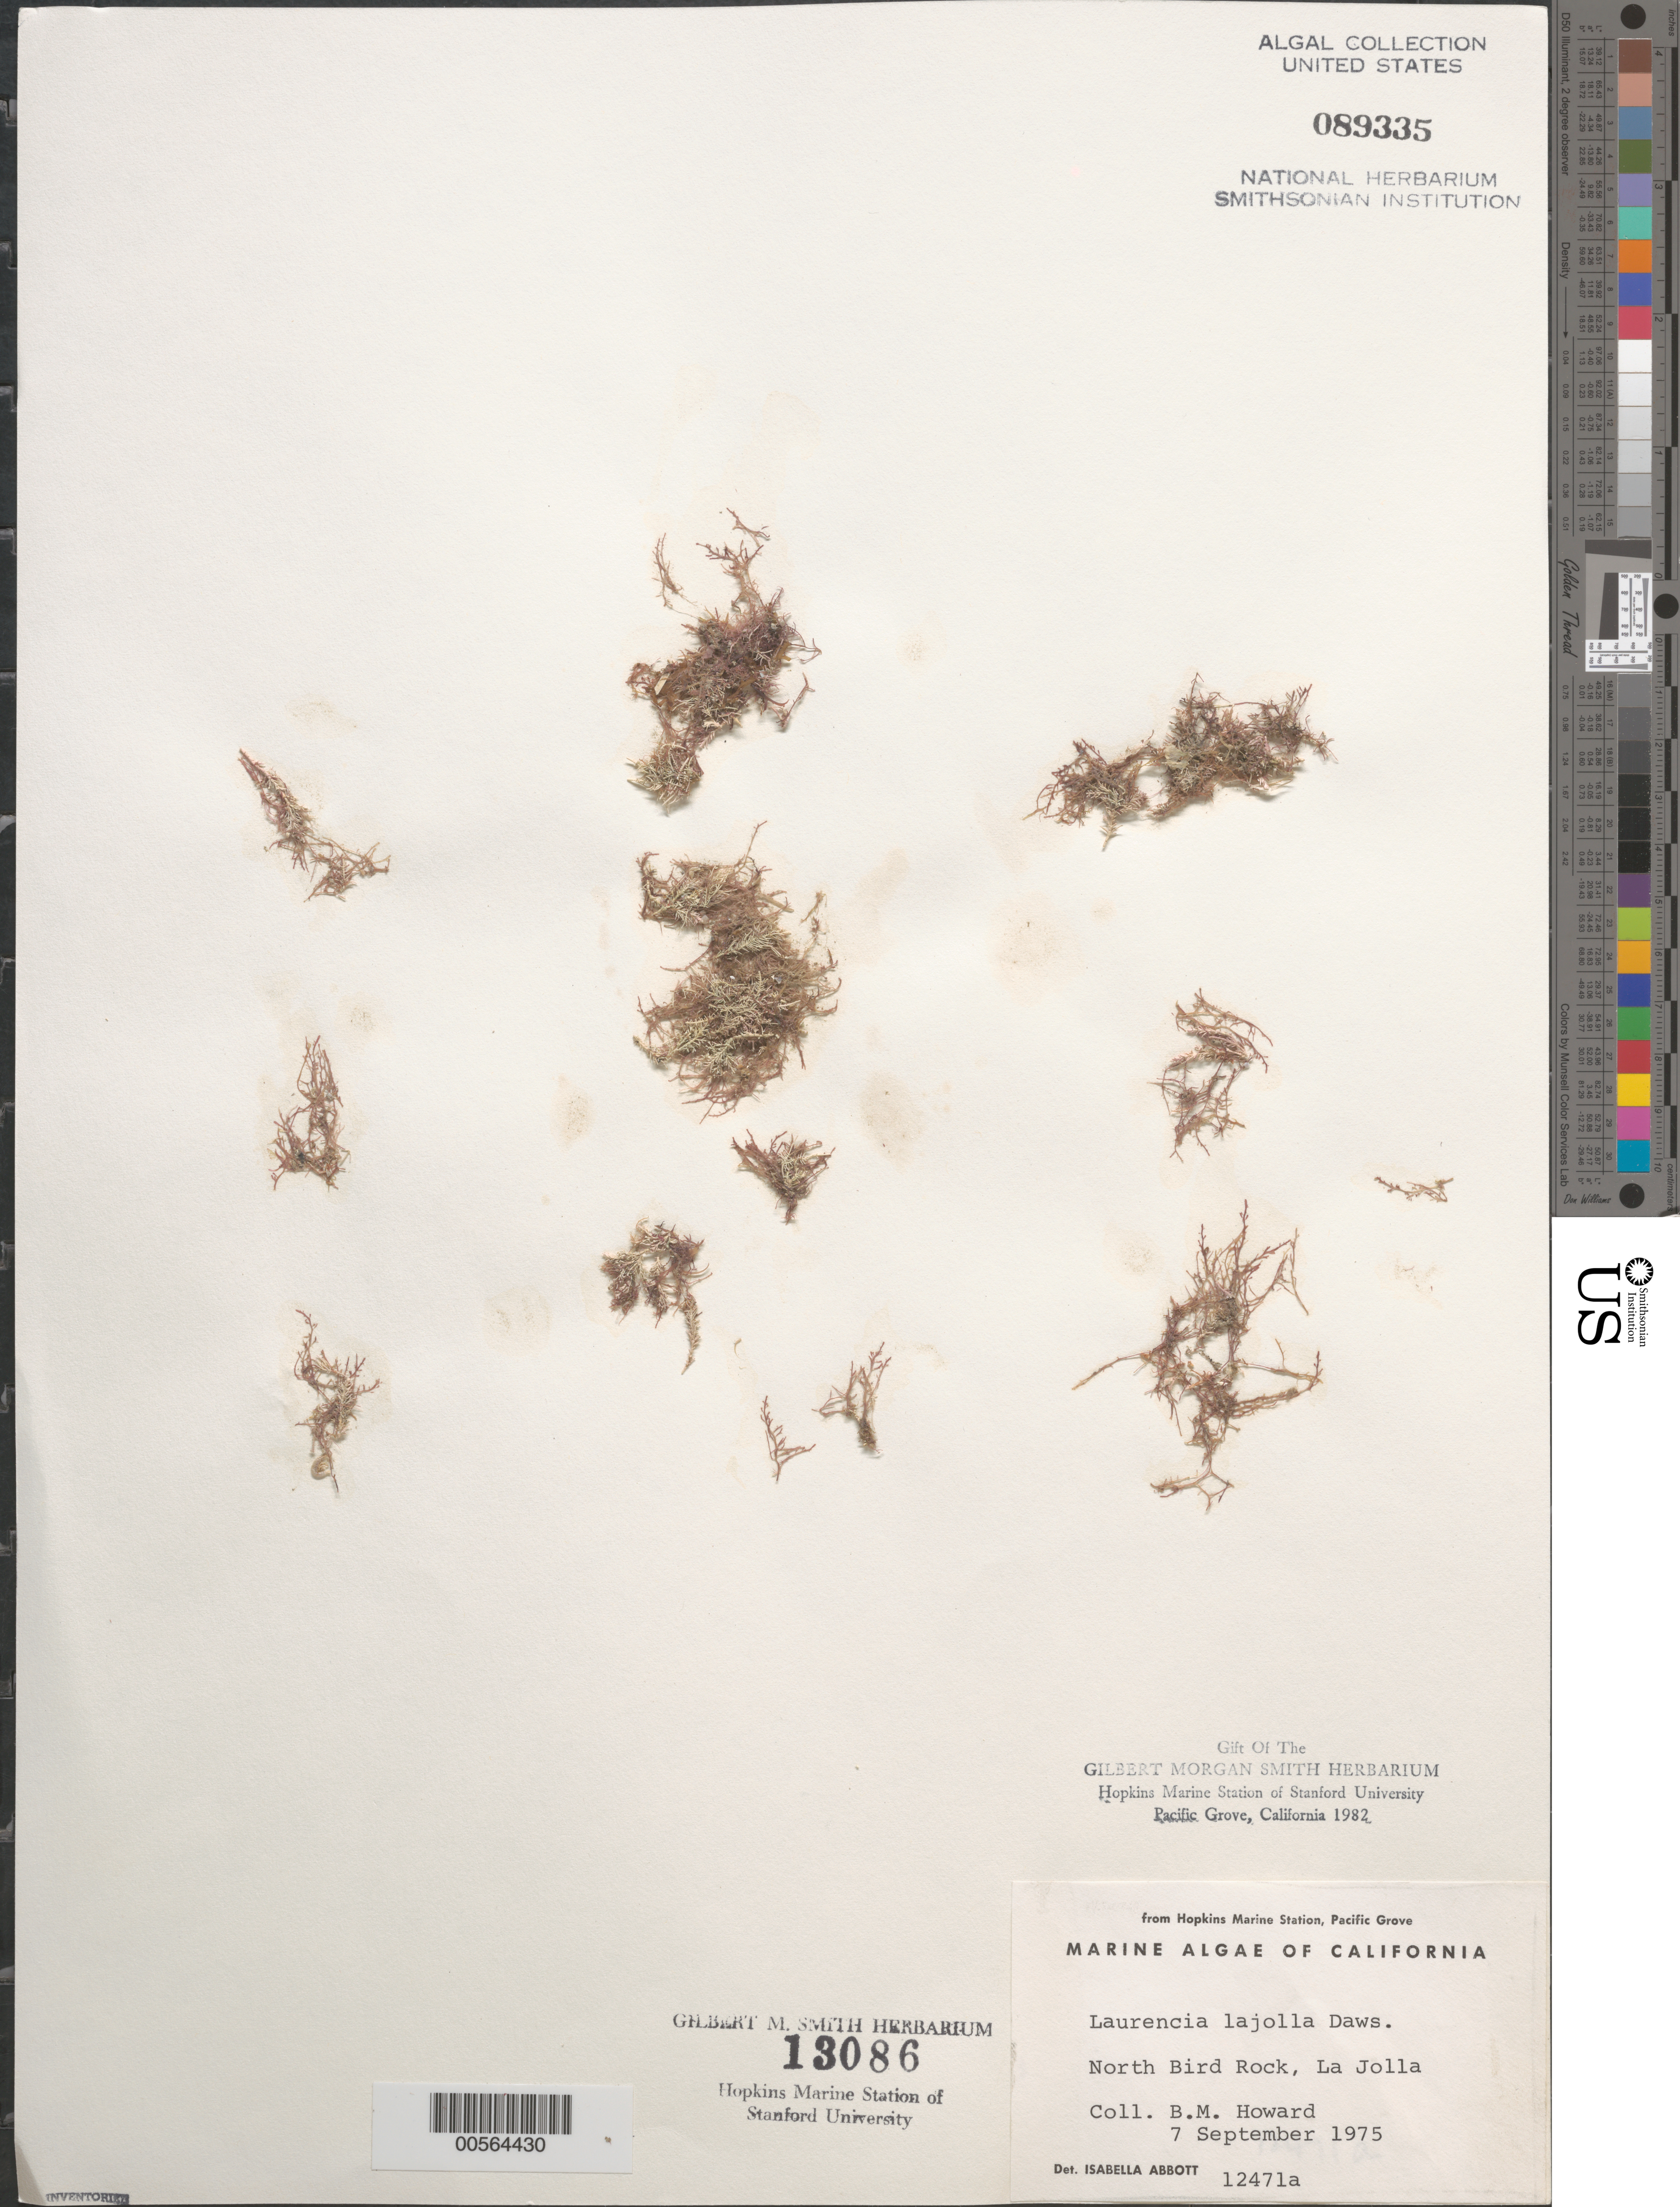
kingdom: Plantae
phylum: Rhodophyta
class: Florideophyceae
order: Ceramiales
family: Rhodomelaceae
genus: Laurencia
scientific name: Laurencia dendroidea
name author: J. Agardh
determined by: Algae name updating Project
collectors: B. Howard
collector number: IAA 12471a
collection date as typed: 07 Sep 1975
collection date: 1975-09-07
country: United States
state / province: California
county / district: San Diego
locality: North Bird Rock, La Jolla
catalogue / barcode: US 89335